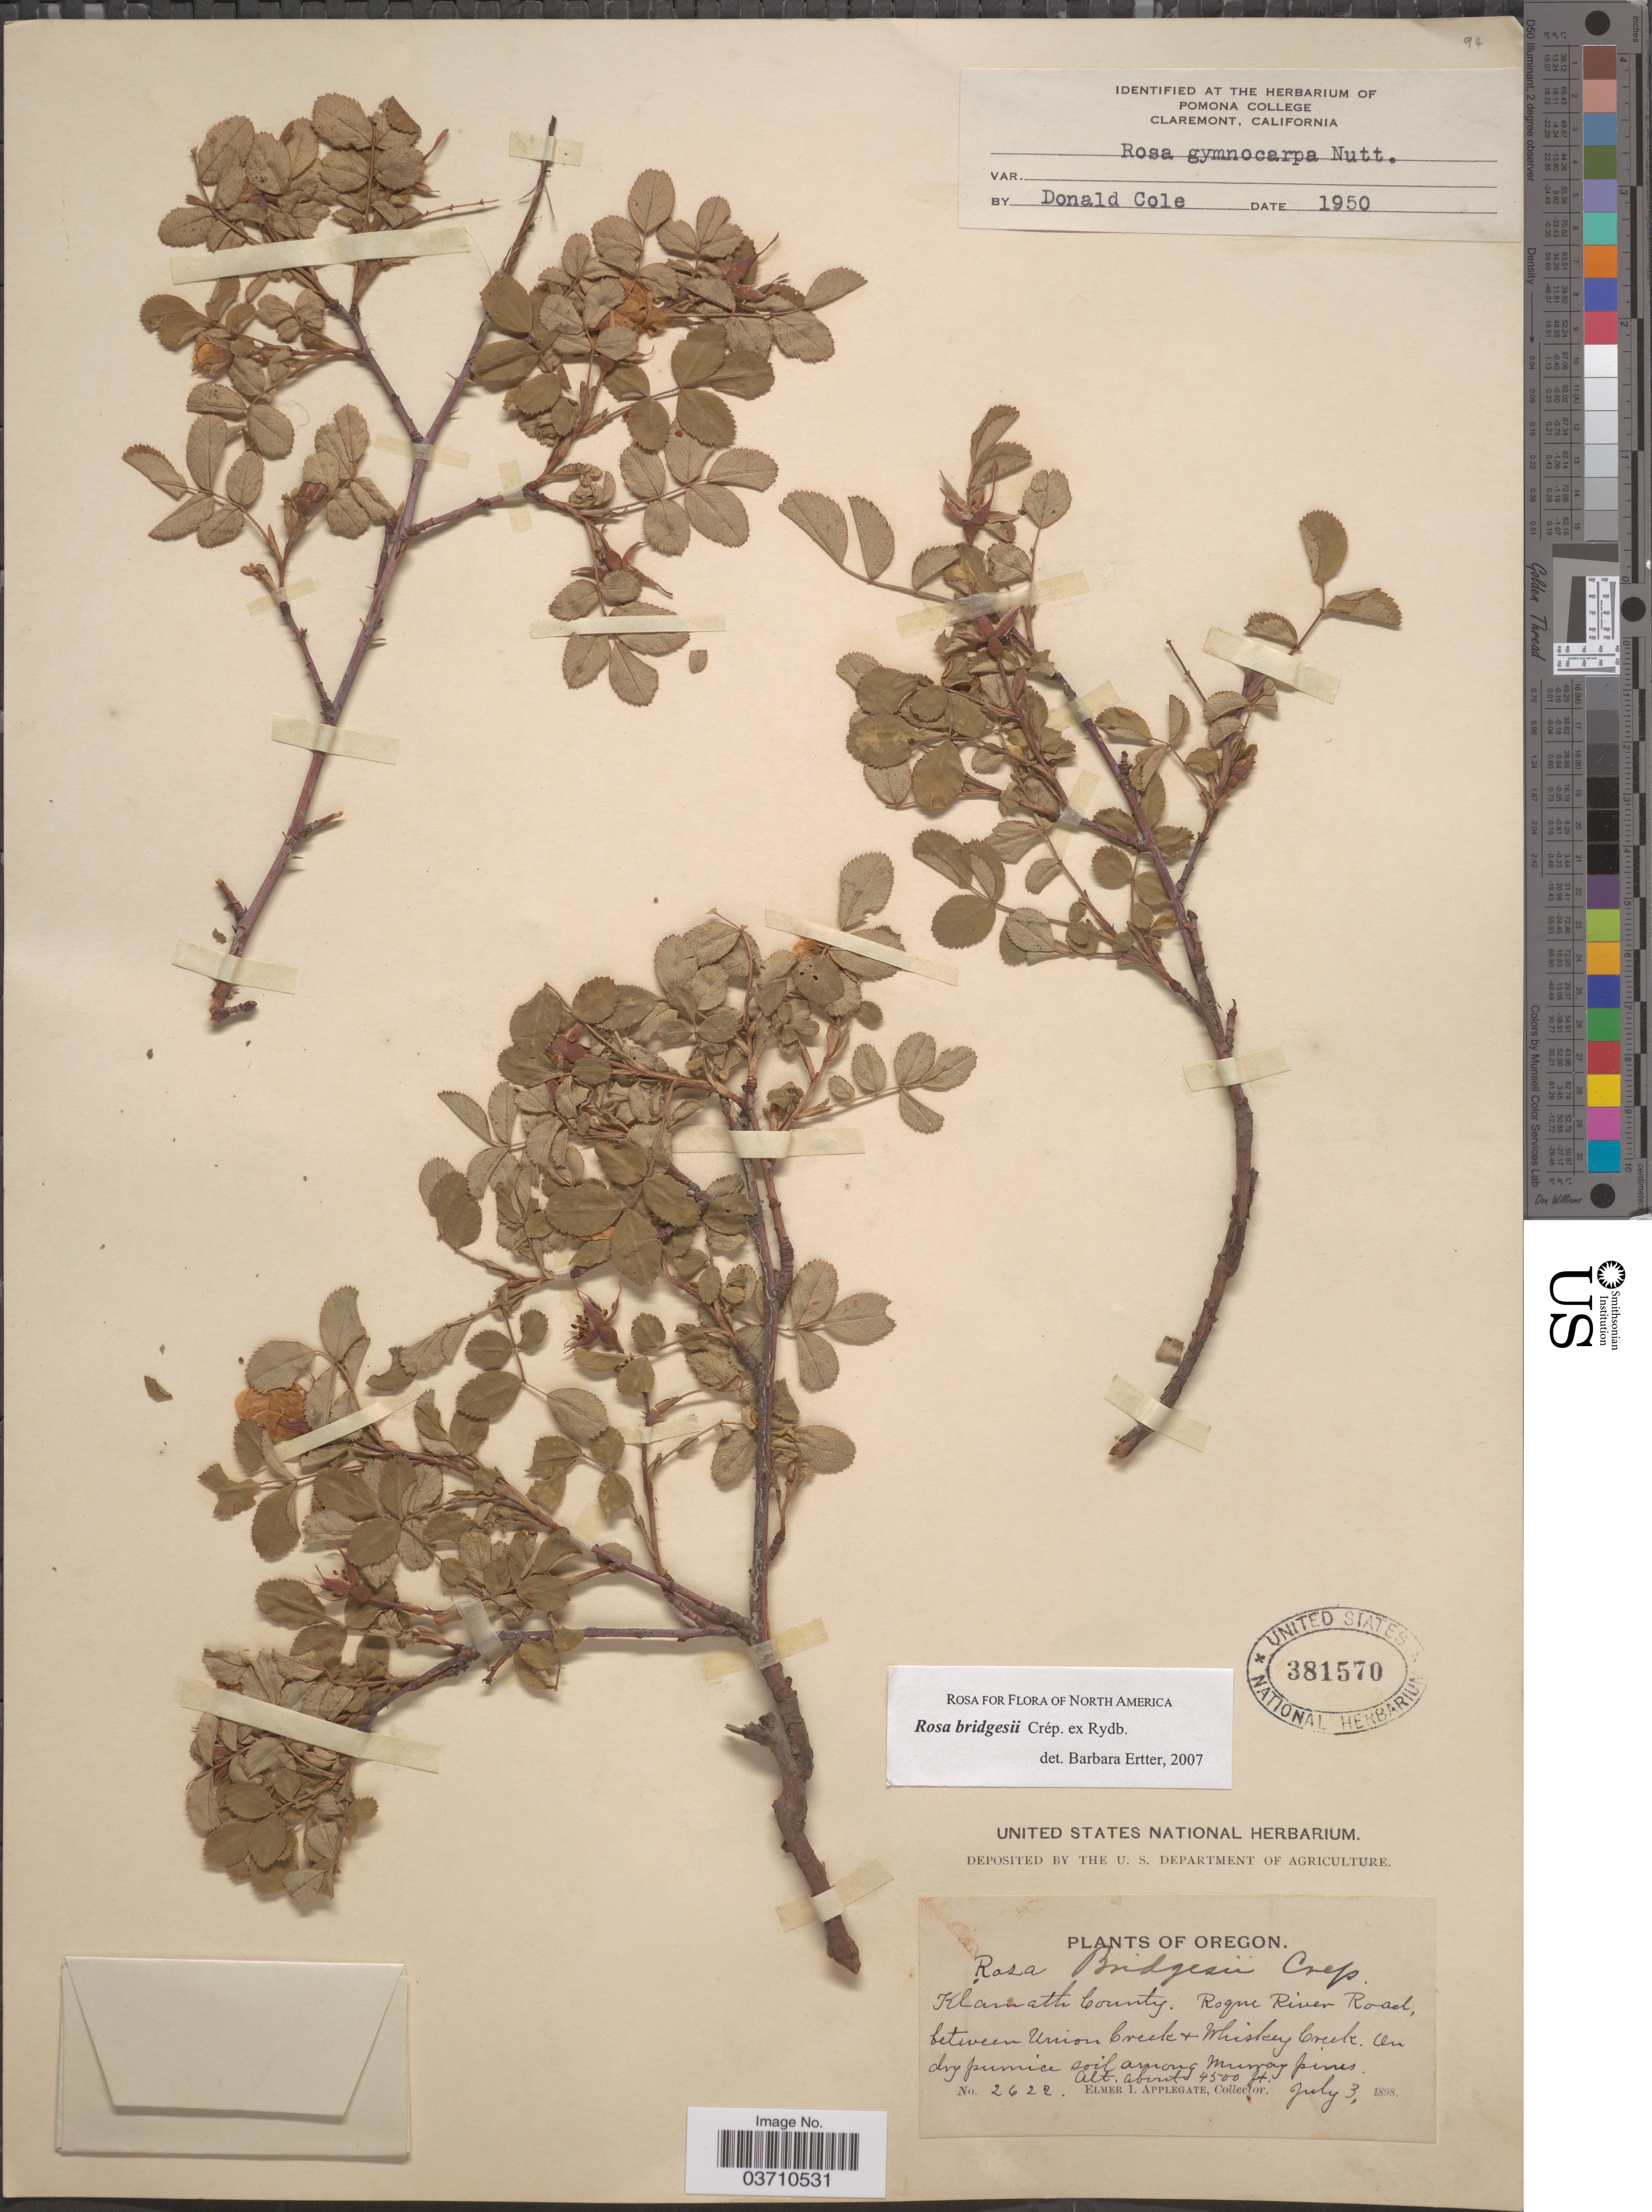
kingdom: Plantae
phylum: Tracheophyta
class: Magnoliopsida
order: Rosales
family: Rosaceae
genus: Rosa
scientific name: Rosa bridgesii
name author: Crép. ex Rydb.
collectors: E. I. Applegate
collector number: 2622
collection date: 1898-07-03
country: United States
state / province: Oregon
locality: Klamath County. Roque River Road, between Union Creek & Whiskey Creek.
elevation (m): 1372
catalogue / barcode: US 381570